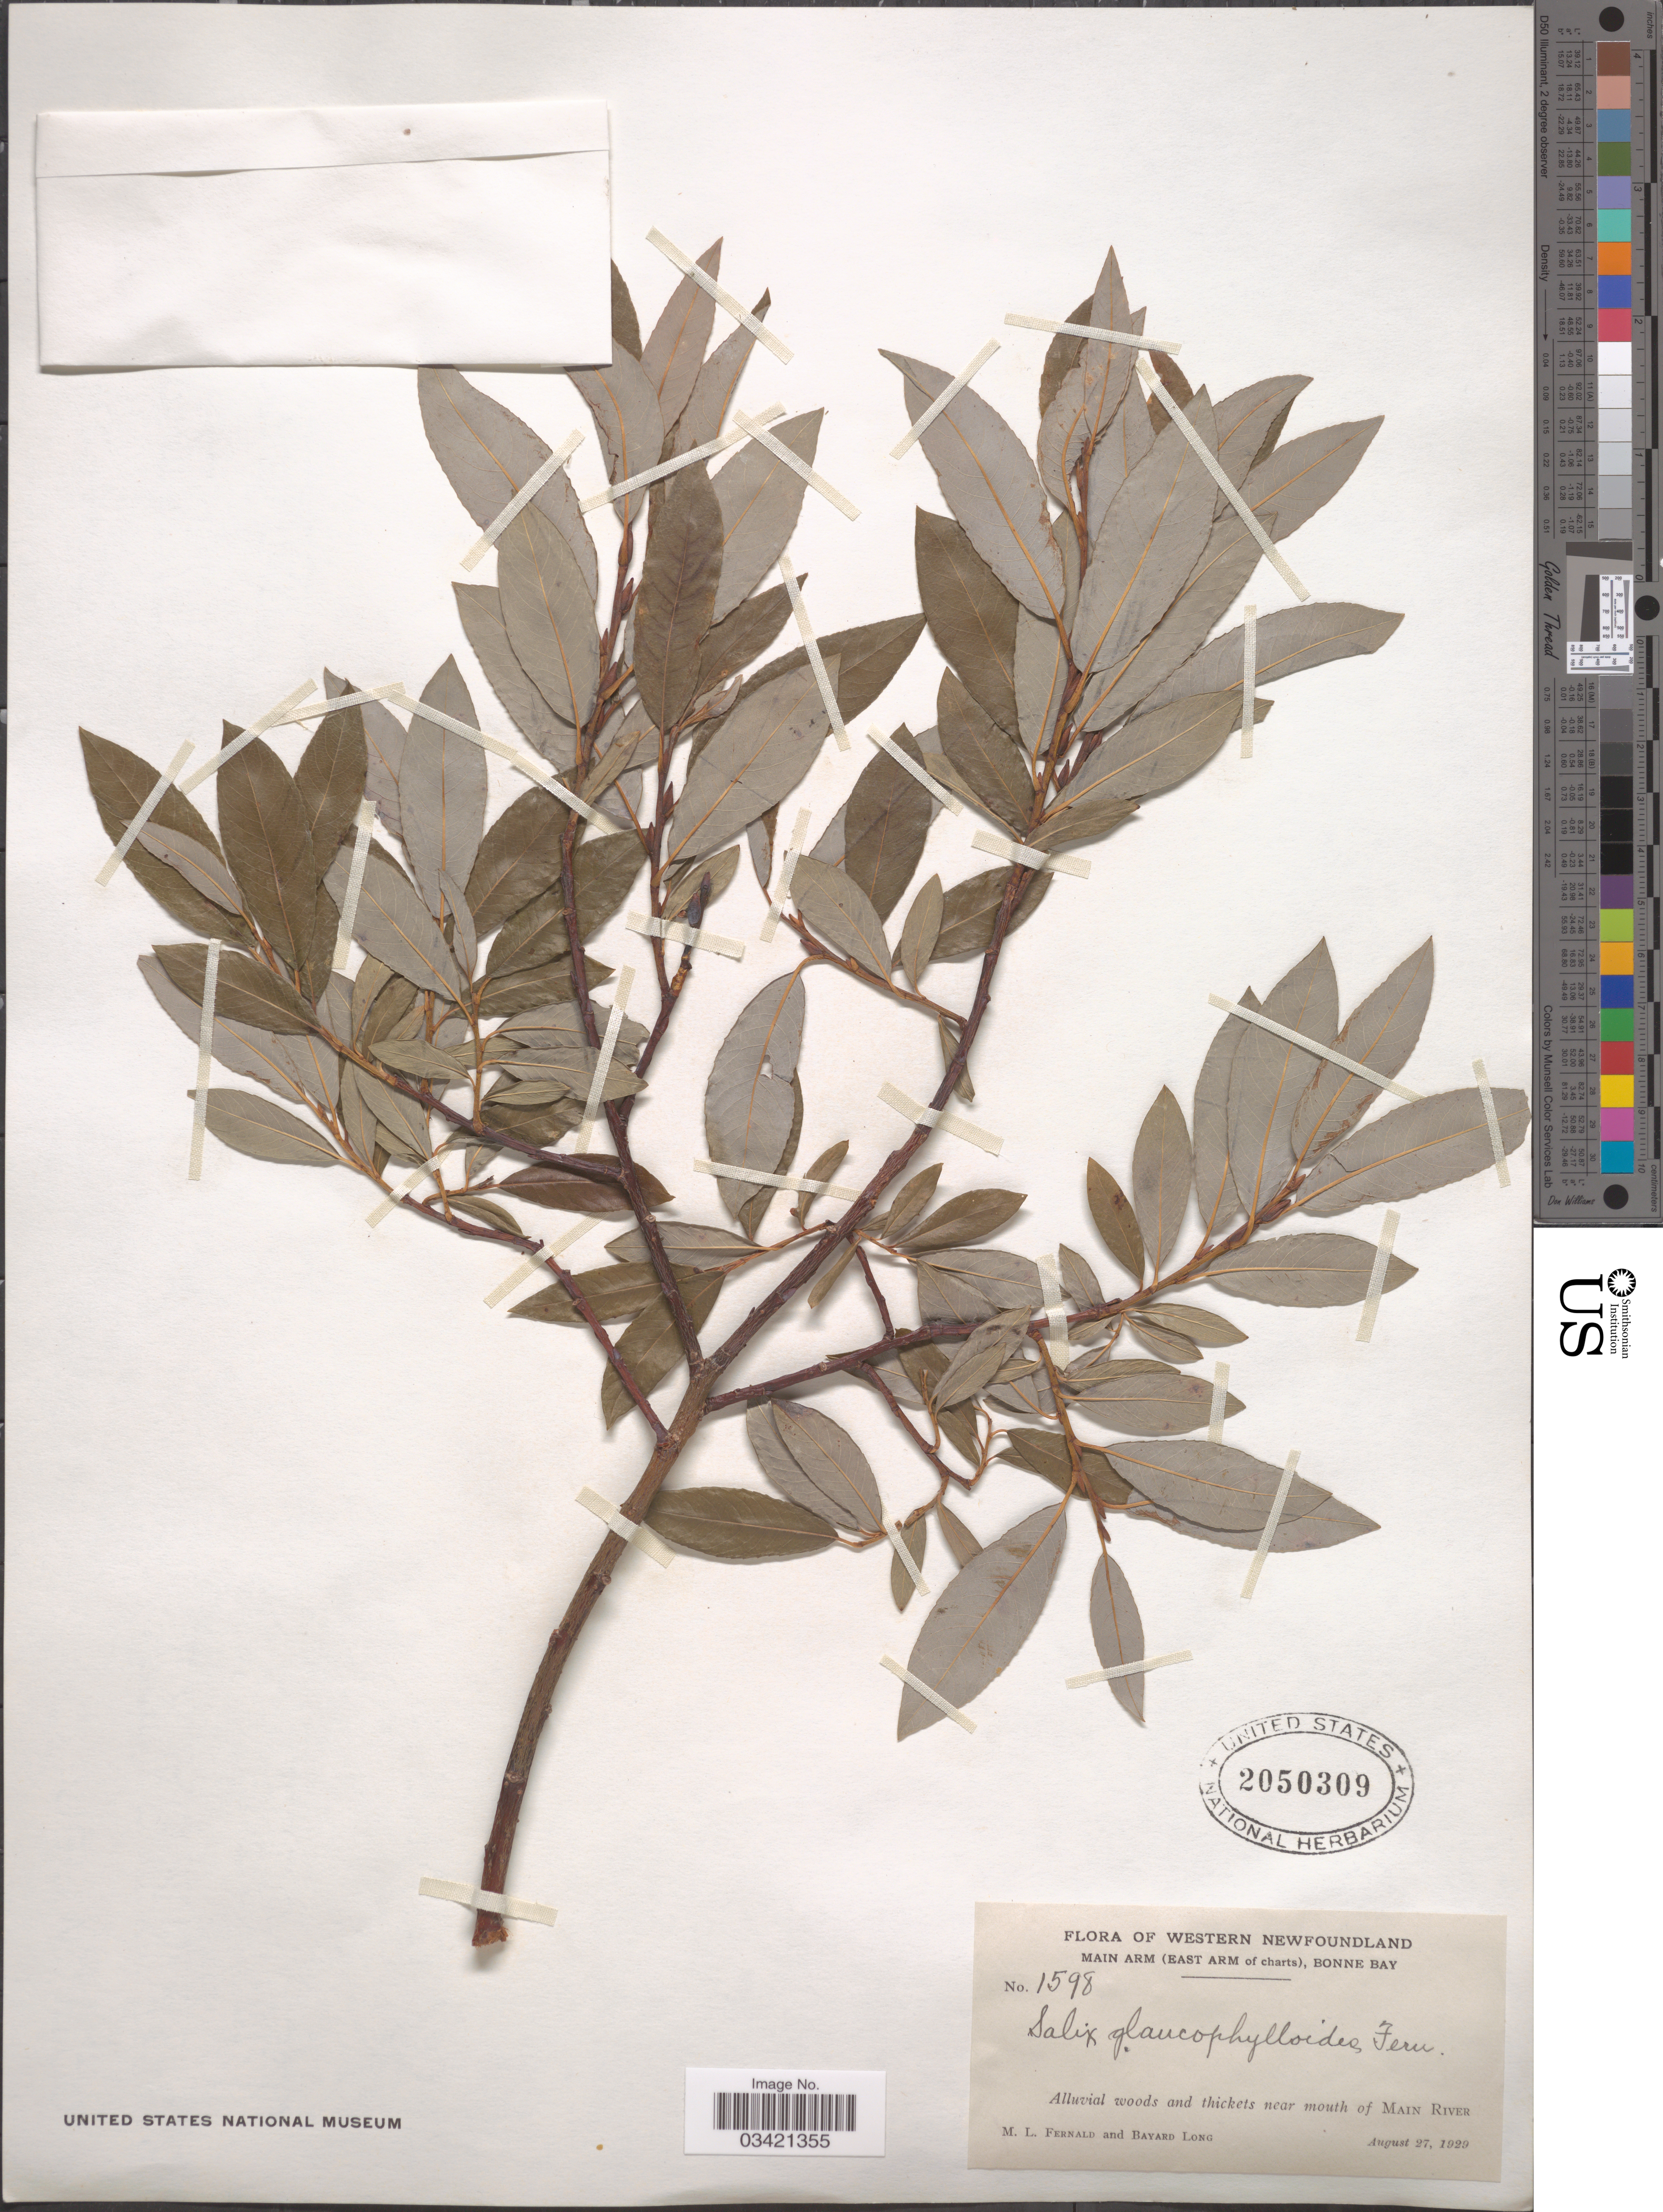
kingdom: Plantae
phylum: Tracheophyta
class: Magnoliopsida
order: Malpighiales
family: Salicaceae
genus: Salix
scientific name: Salix glaucophylla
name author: Andersson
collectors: M. L. Fernald & B. Long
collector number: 1598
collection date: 1929-08-27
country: Canada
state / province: Newfoundland and Labrador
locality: Western Newfoundland. Main Arm (East Arm of charts), Bonne Bay. Alluvial woods and thickets near mouth of Main River.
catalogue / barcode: US 2050309